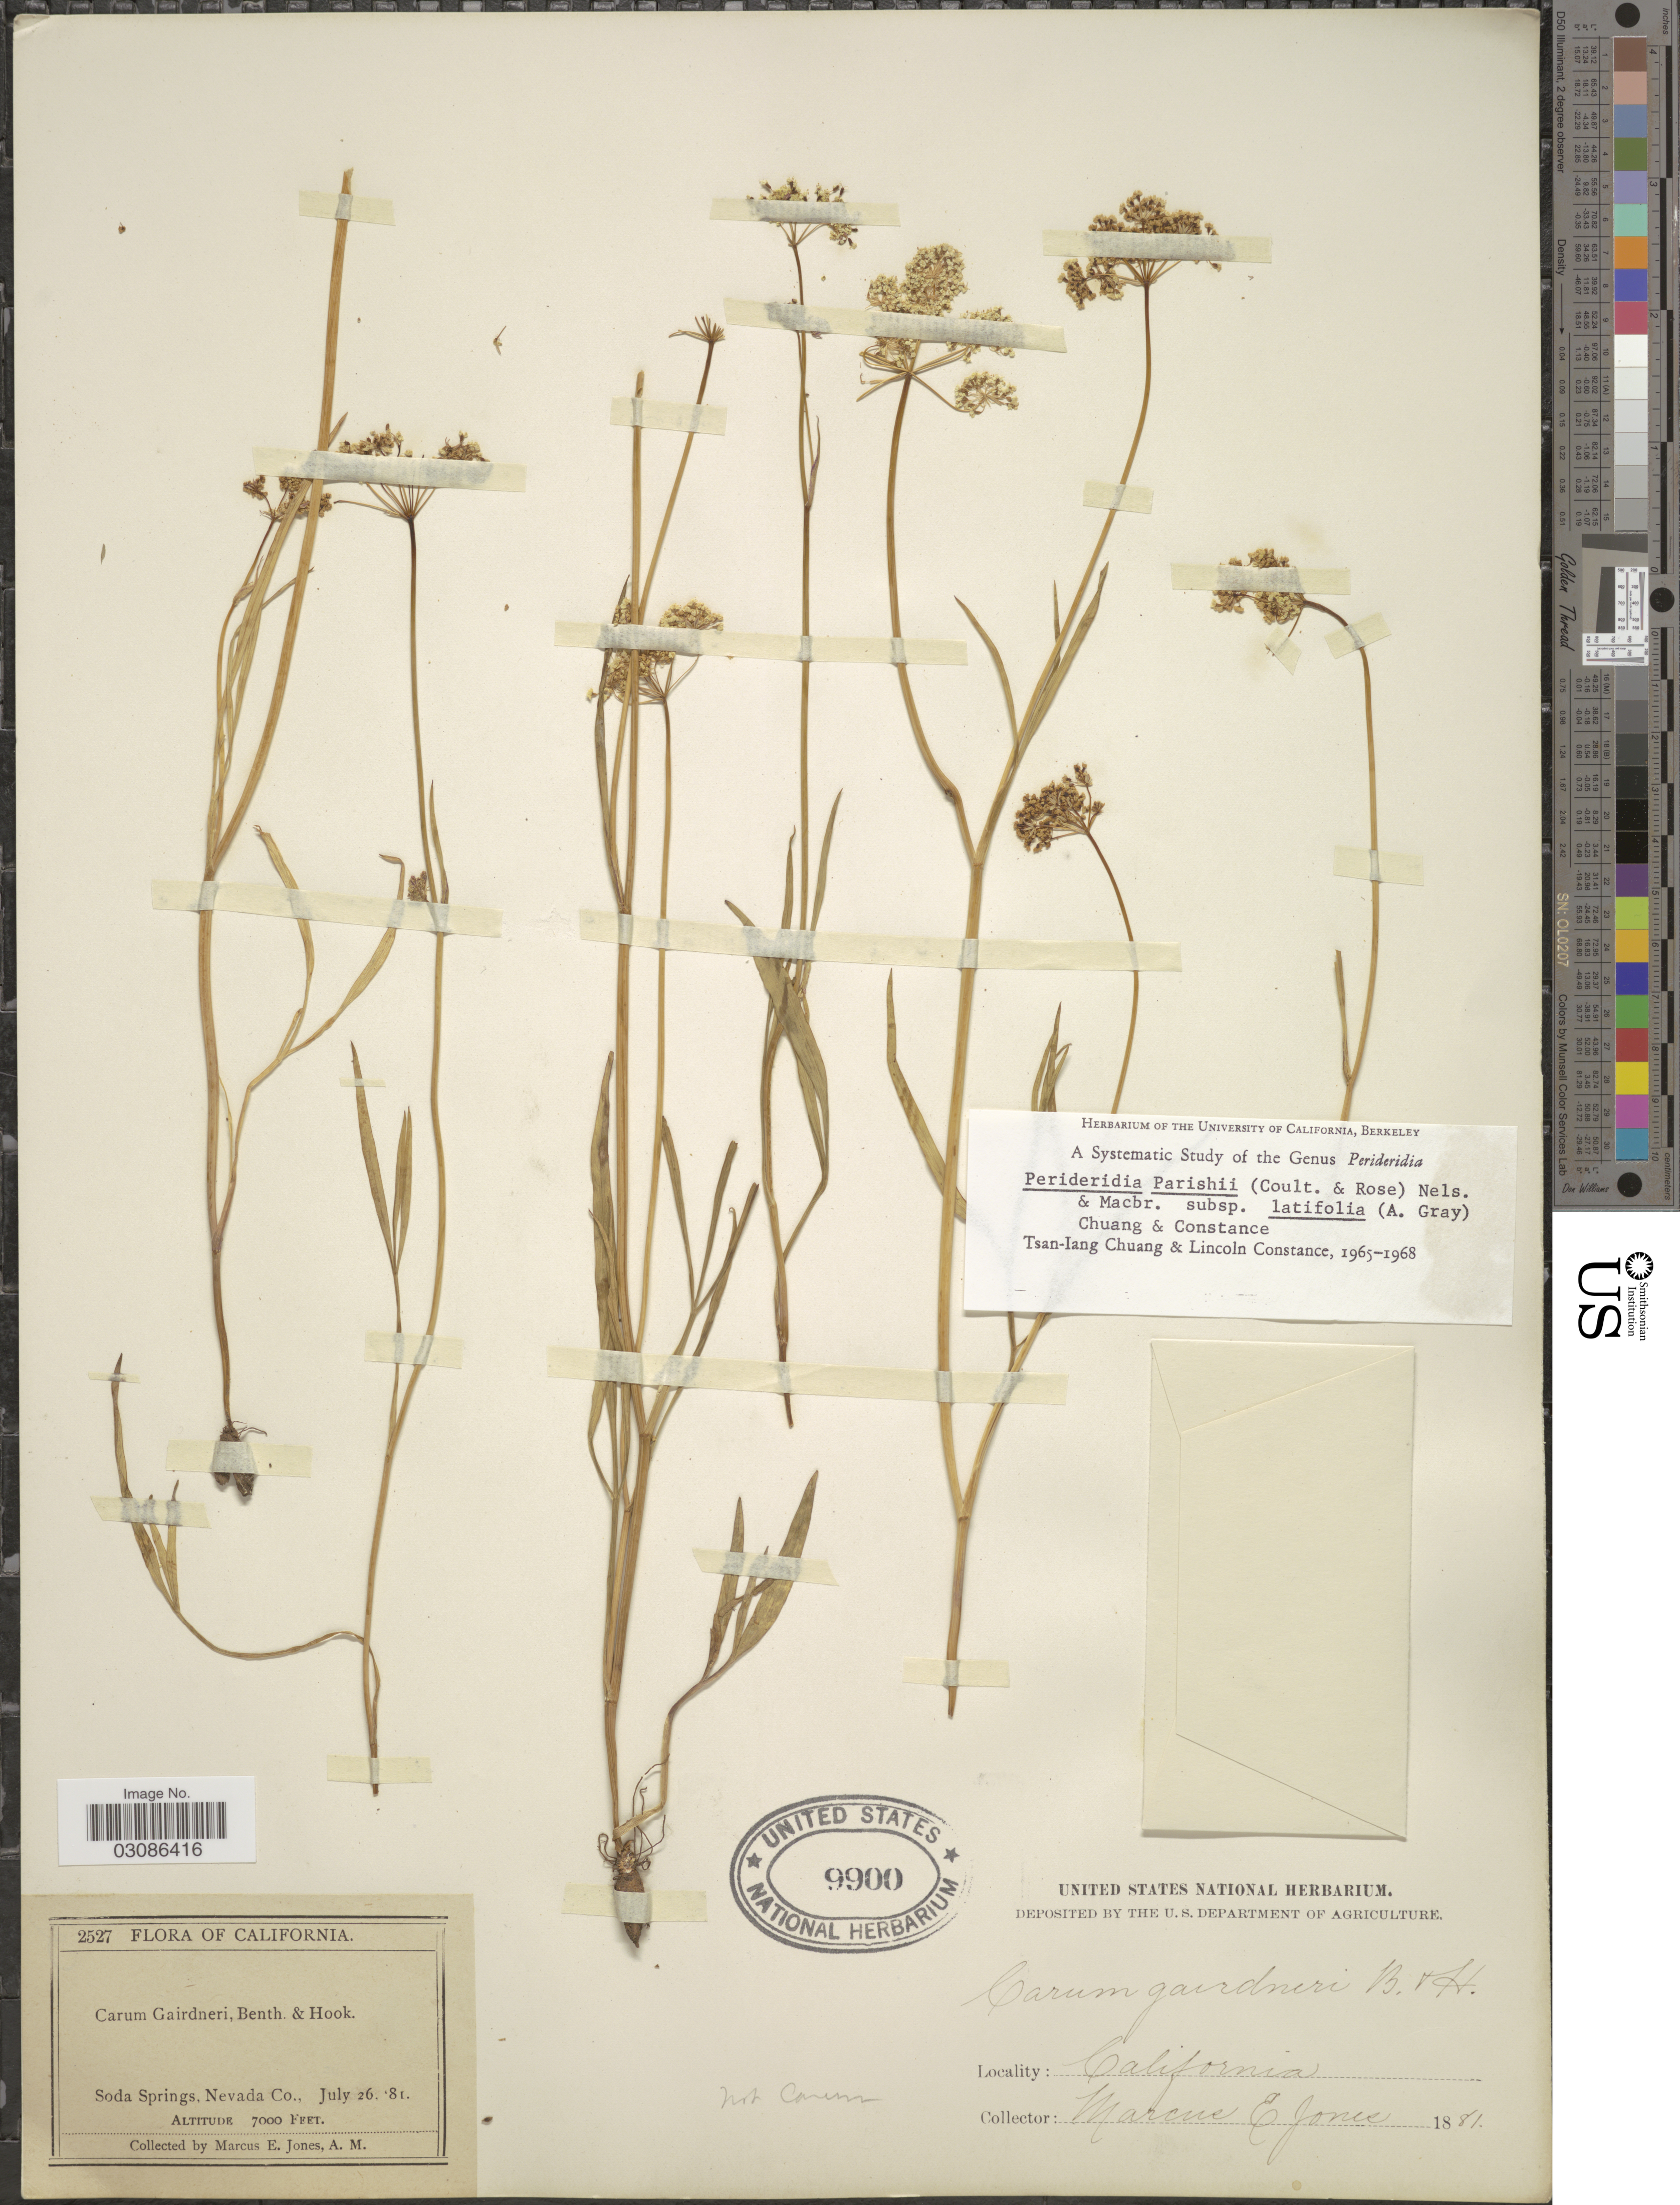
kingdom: Plantae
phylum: Tracheophyta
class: Magnoliopsida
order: Apiales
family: Apiaceae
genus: Perideridia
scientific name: Perideridia parishii subsp. latifolia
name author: A. Gray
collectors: M. E. Jones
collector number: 2527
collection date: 1881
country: United States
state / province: California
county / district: Nevada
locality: Soda Springs, Nevada Co.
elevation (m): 2134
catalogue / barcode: US 9900